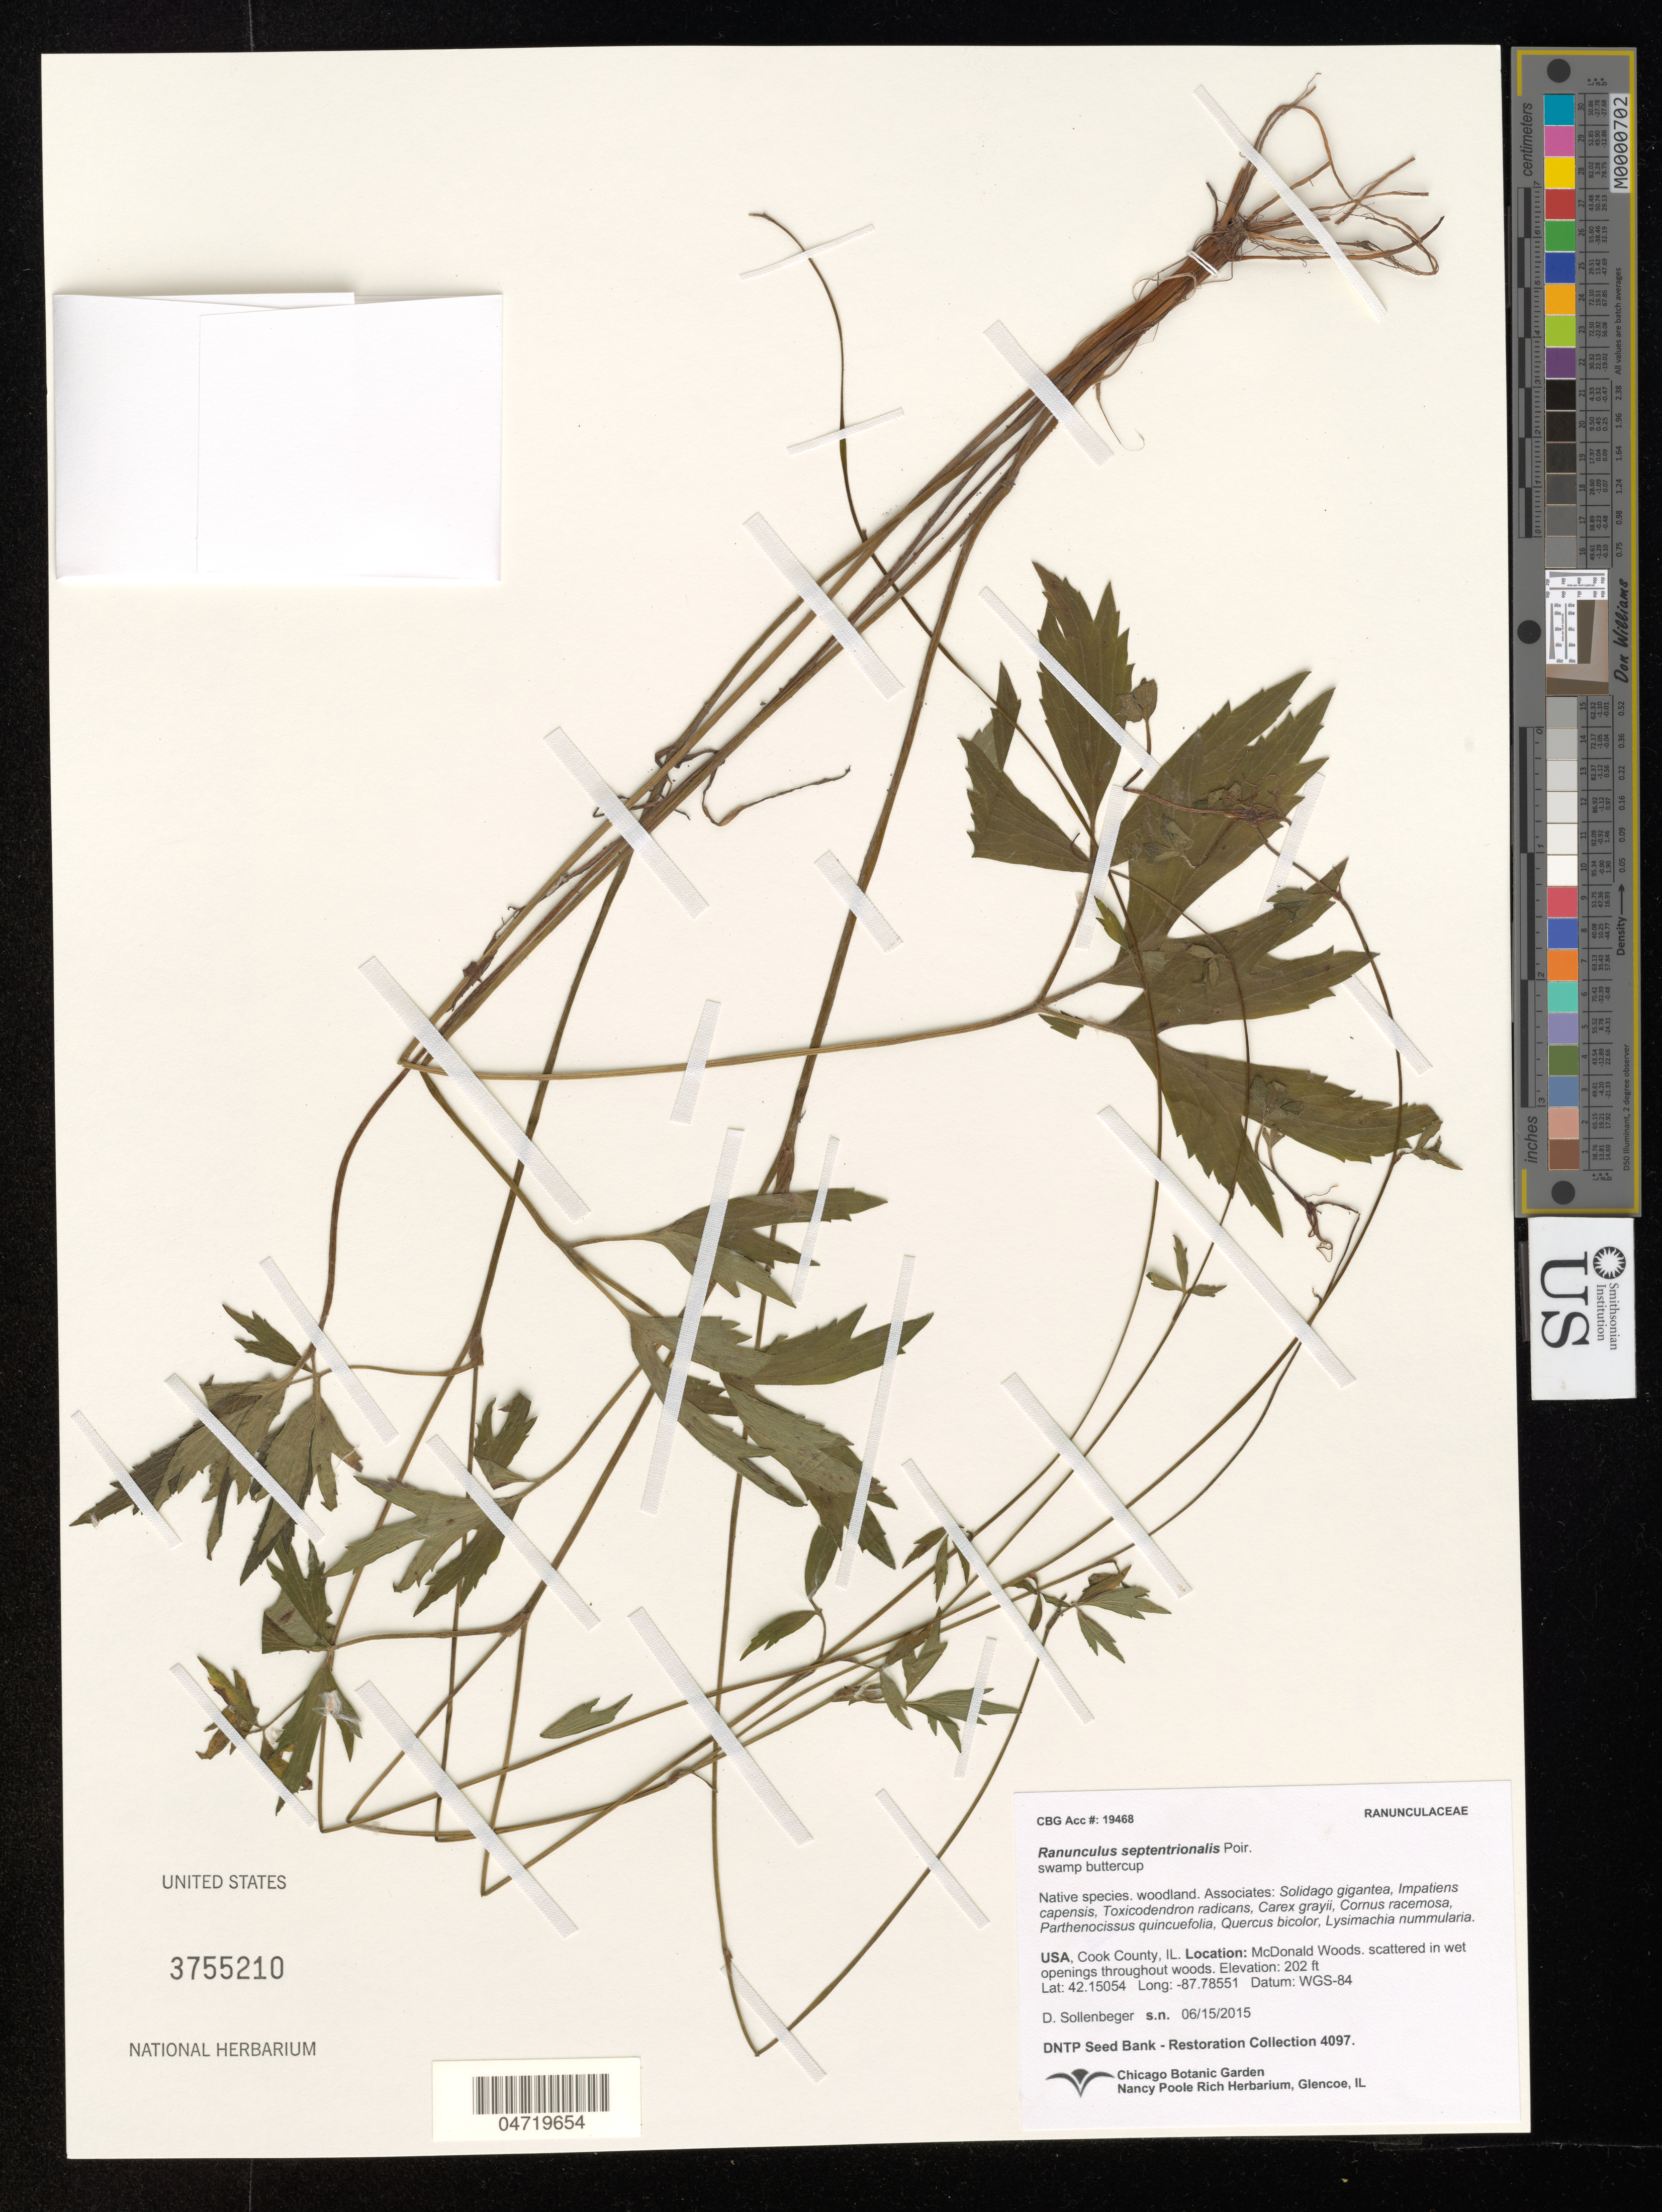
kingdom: Plantae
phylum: Tracheophyta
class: Magnoliopsida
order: Ranunculales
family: Ranunculaceae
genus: Ranunculus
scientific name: Ranunculus septentrionalis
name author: Poir.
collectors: D. Sollenbeger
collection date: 2015-06-15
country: United States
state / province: Illinois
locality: Cook County, IL. McDonald Woods. scattered in wet openings throughout woods.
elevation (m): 62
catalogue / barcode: US 3755210